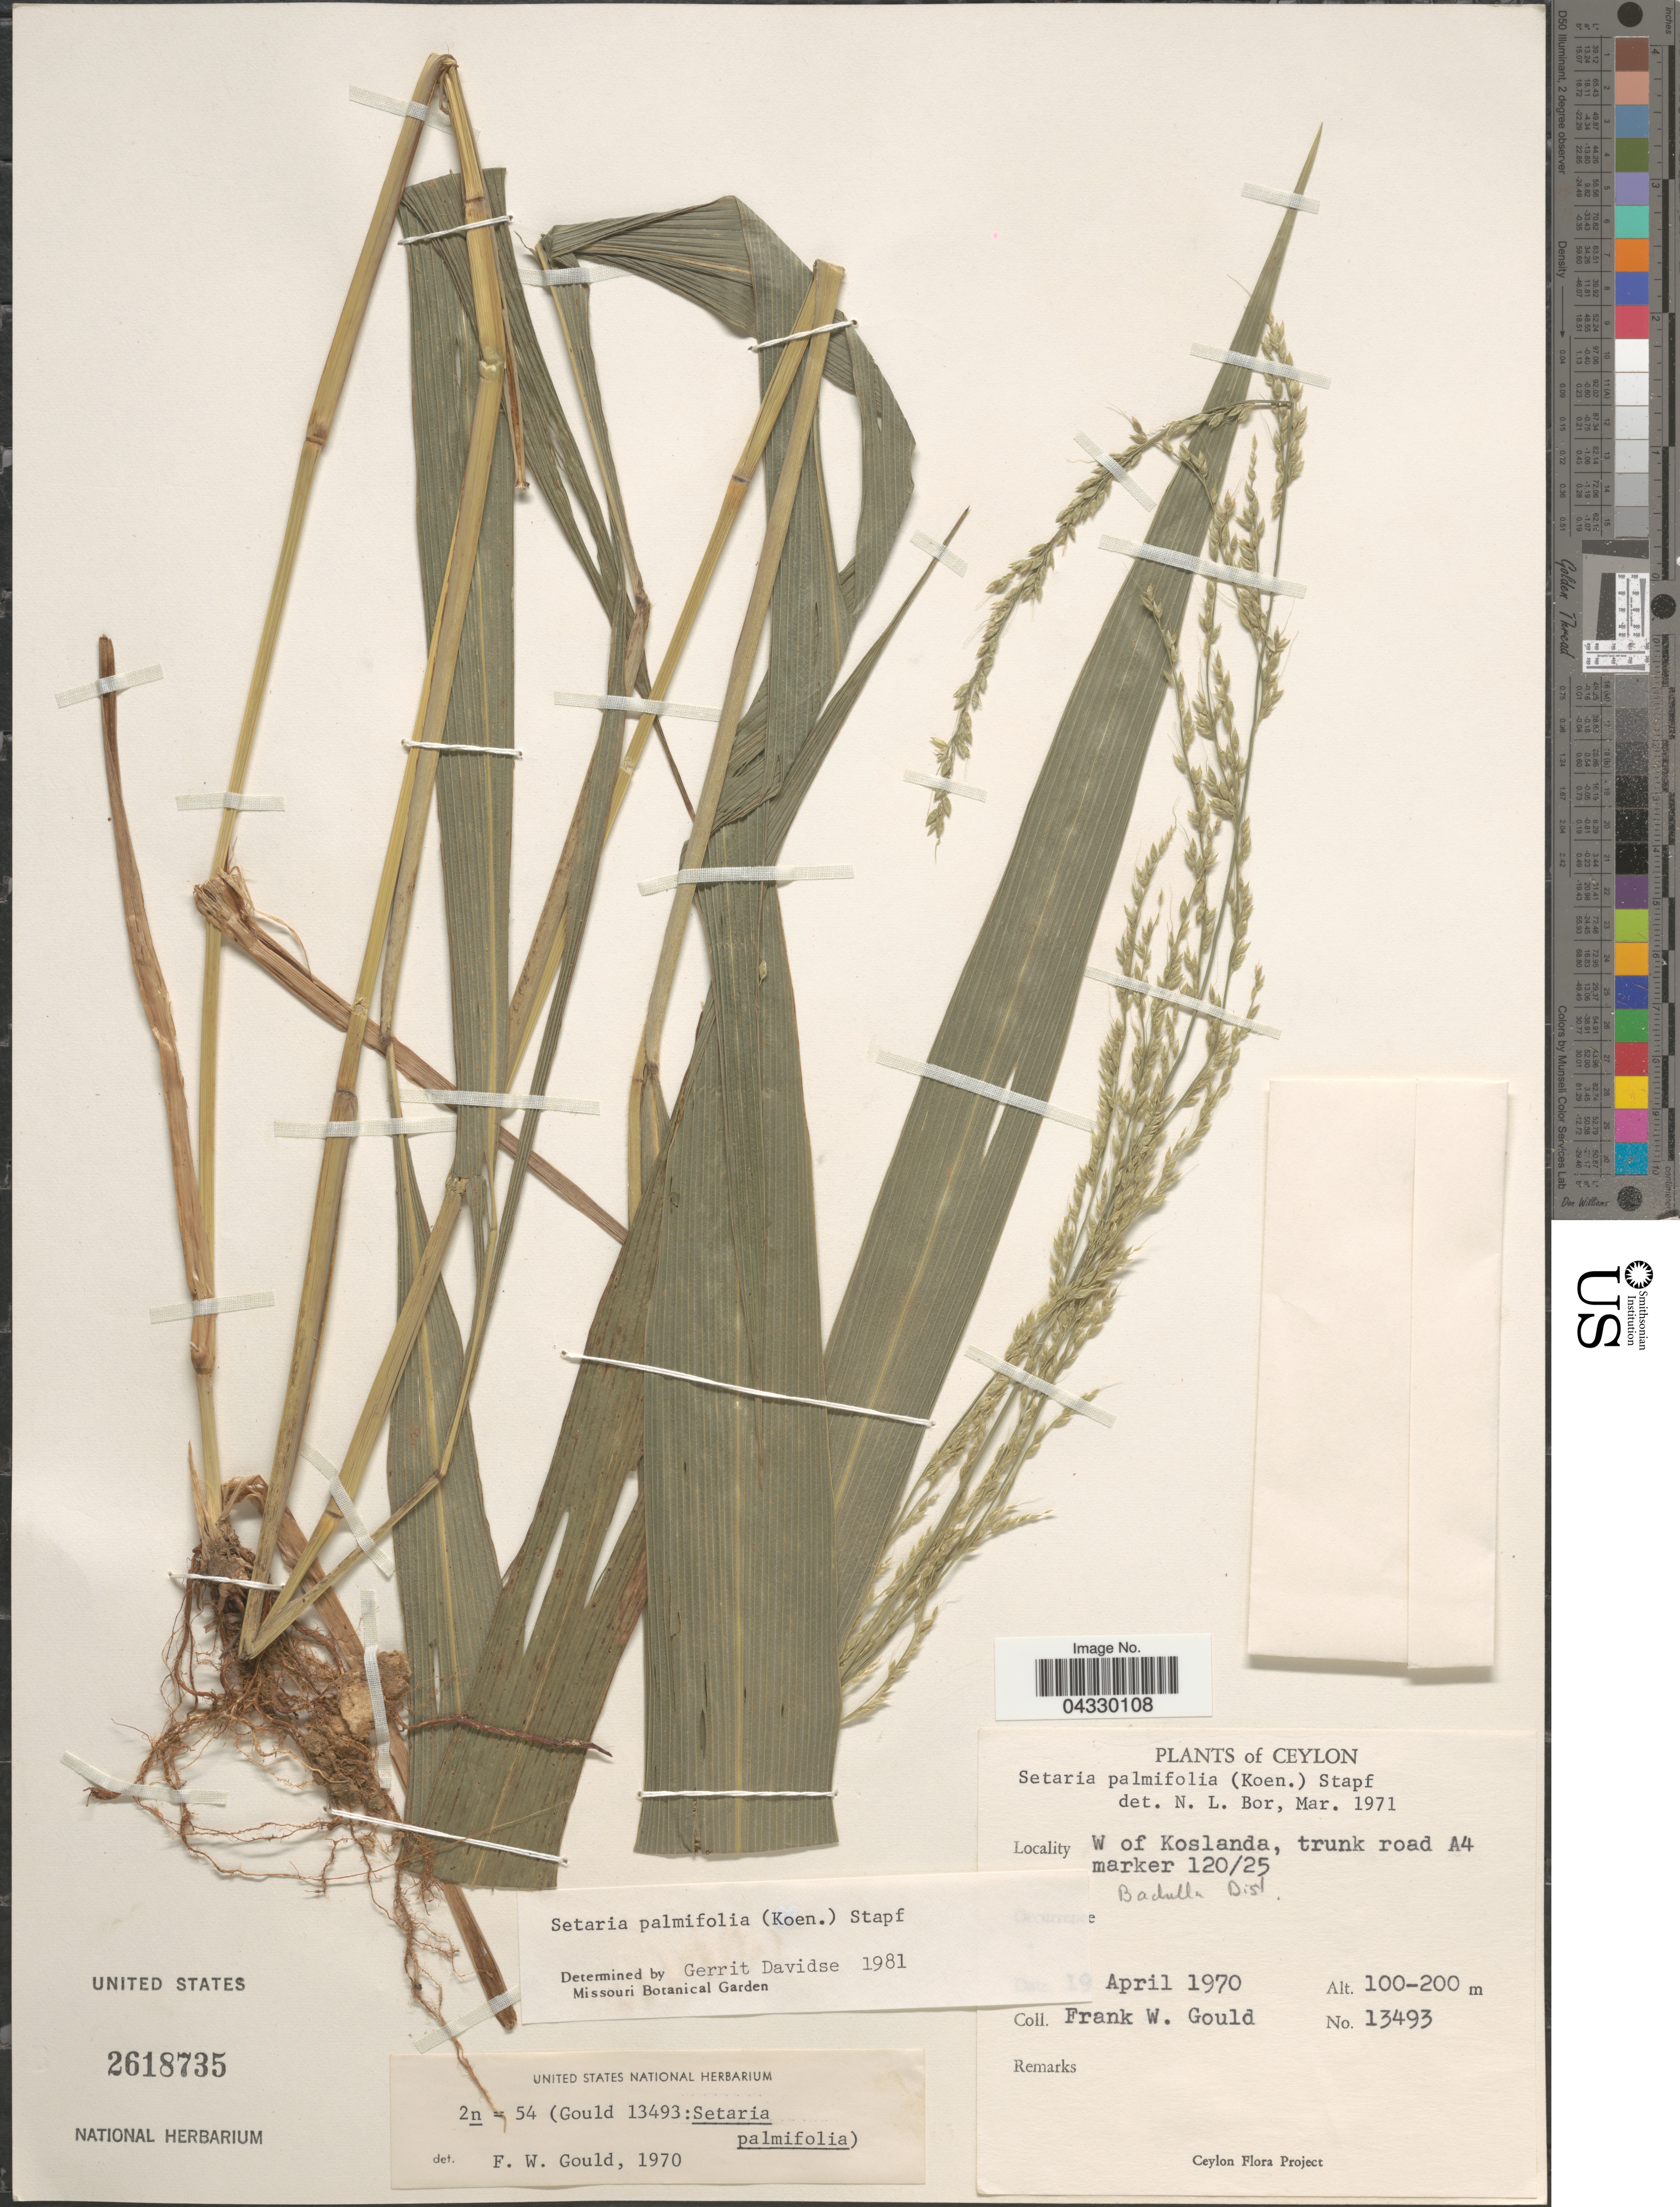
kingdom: Plantae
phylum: Tracheophyta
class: Liliopsida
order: Poales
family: Poaceae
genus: Setaria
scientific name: Setaria palmifolia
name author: (J. Koenig) Stapf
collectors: F. W. Gould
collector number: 13493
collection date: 1970-04-19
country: Sri Lanka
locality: Ceylon. W of Koslanda, trunk road A4 marker 120/25. Badulla Dist.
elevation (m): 100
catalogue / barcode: US 2618735